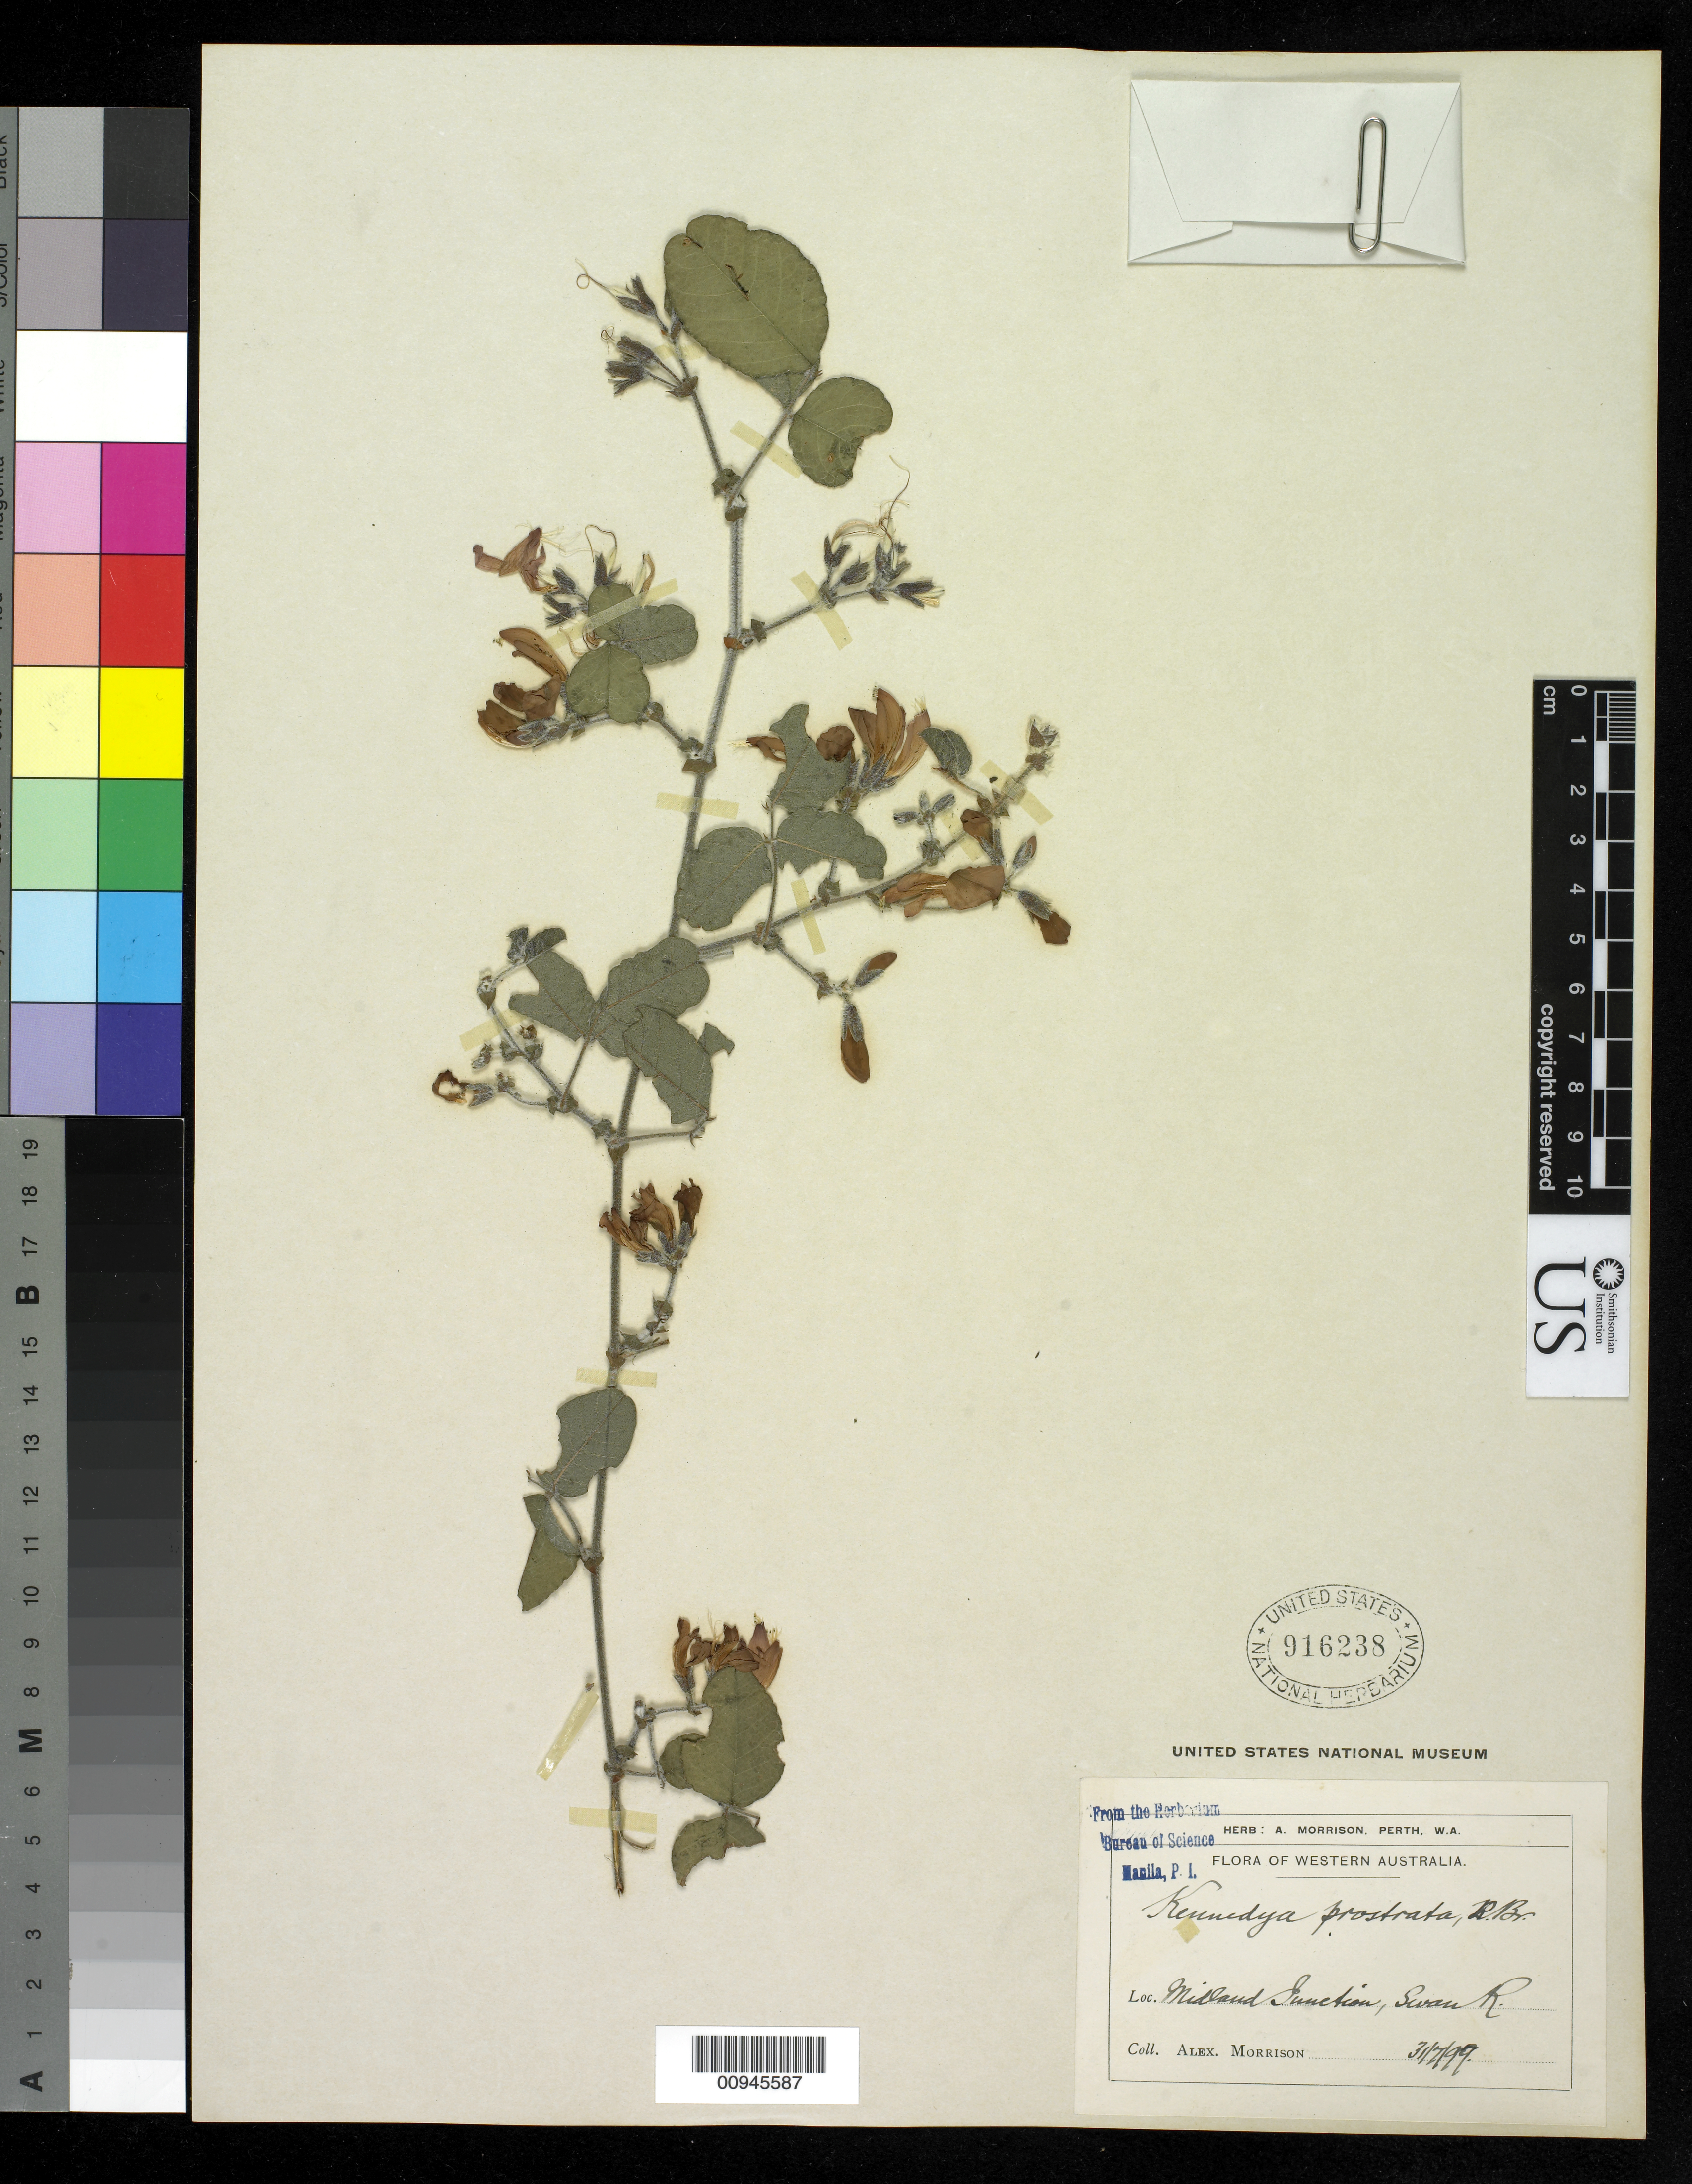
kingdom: Plantae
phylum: Tracheophyta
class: Magnoliopsida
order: Fabales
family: Fabaceae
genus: Kennedia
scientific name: Kennedia prostrata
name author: R. Br.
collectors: A. Morrison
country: Australia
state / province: Western Australia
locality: Midland junction, Swan River.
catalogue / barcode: US 916238